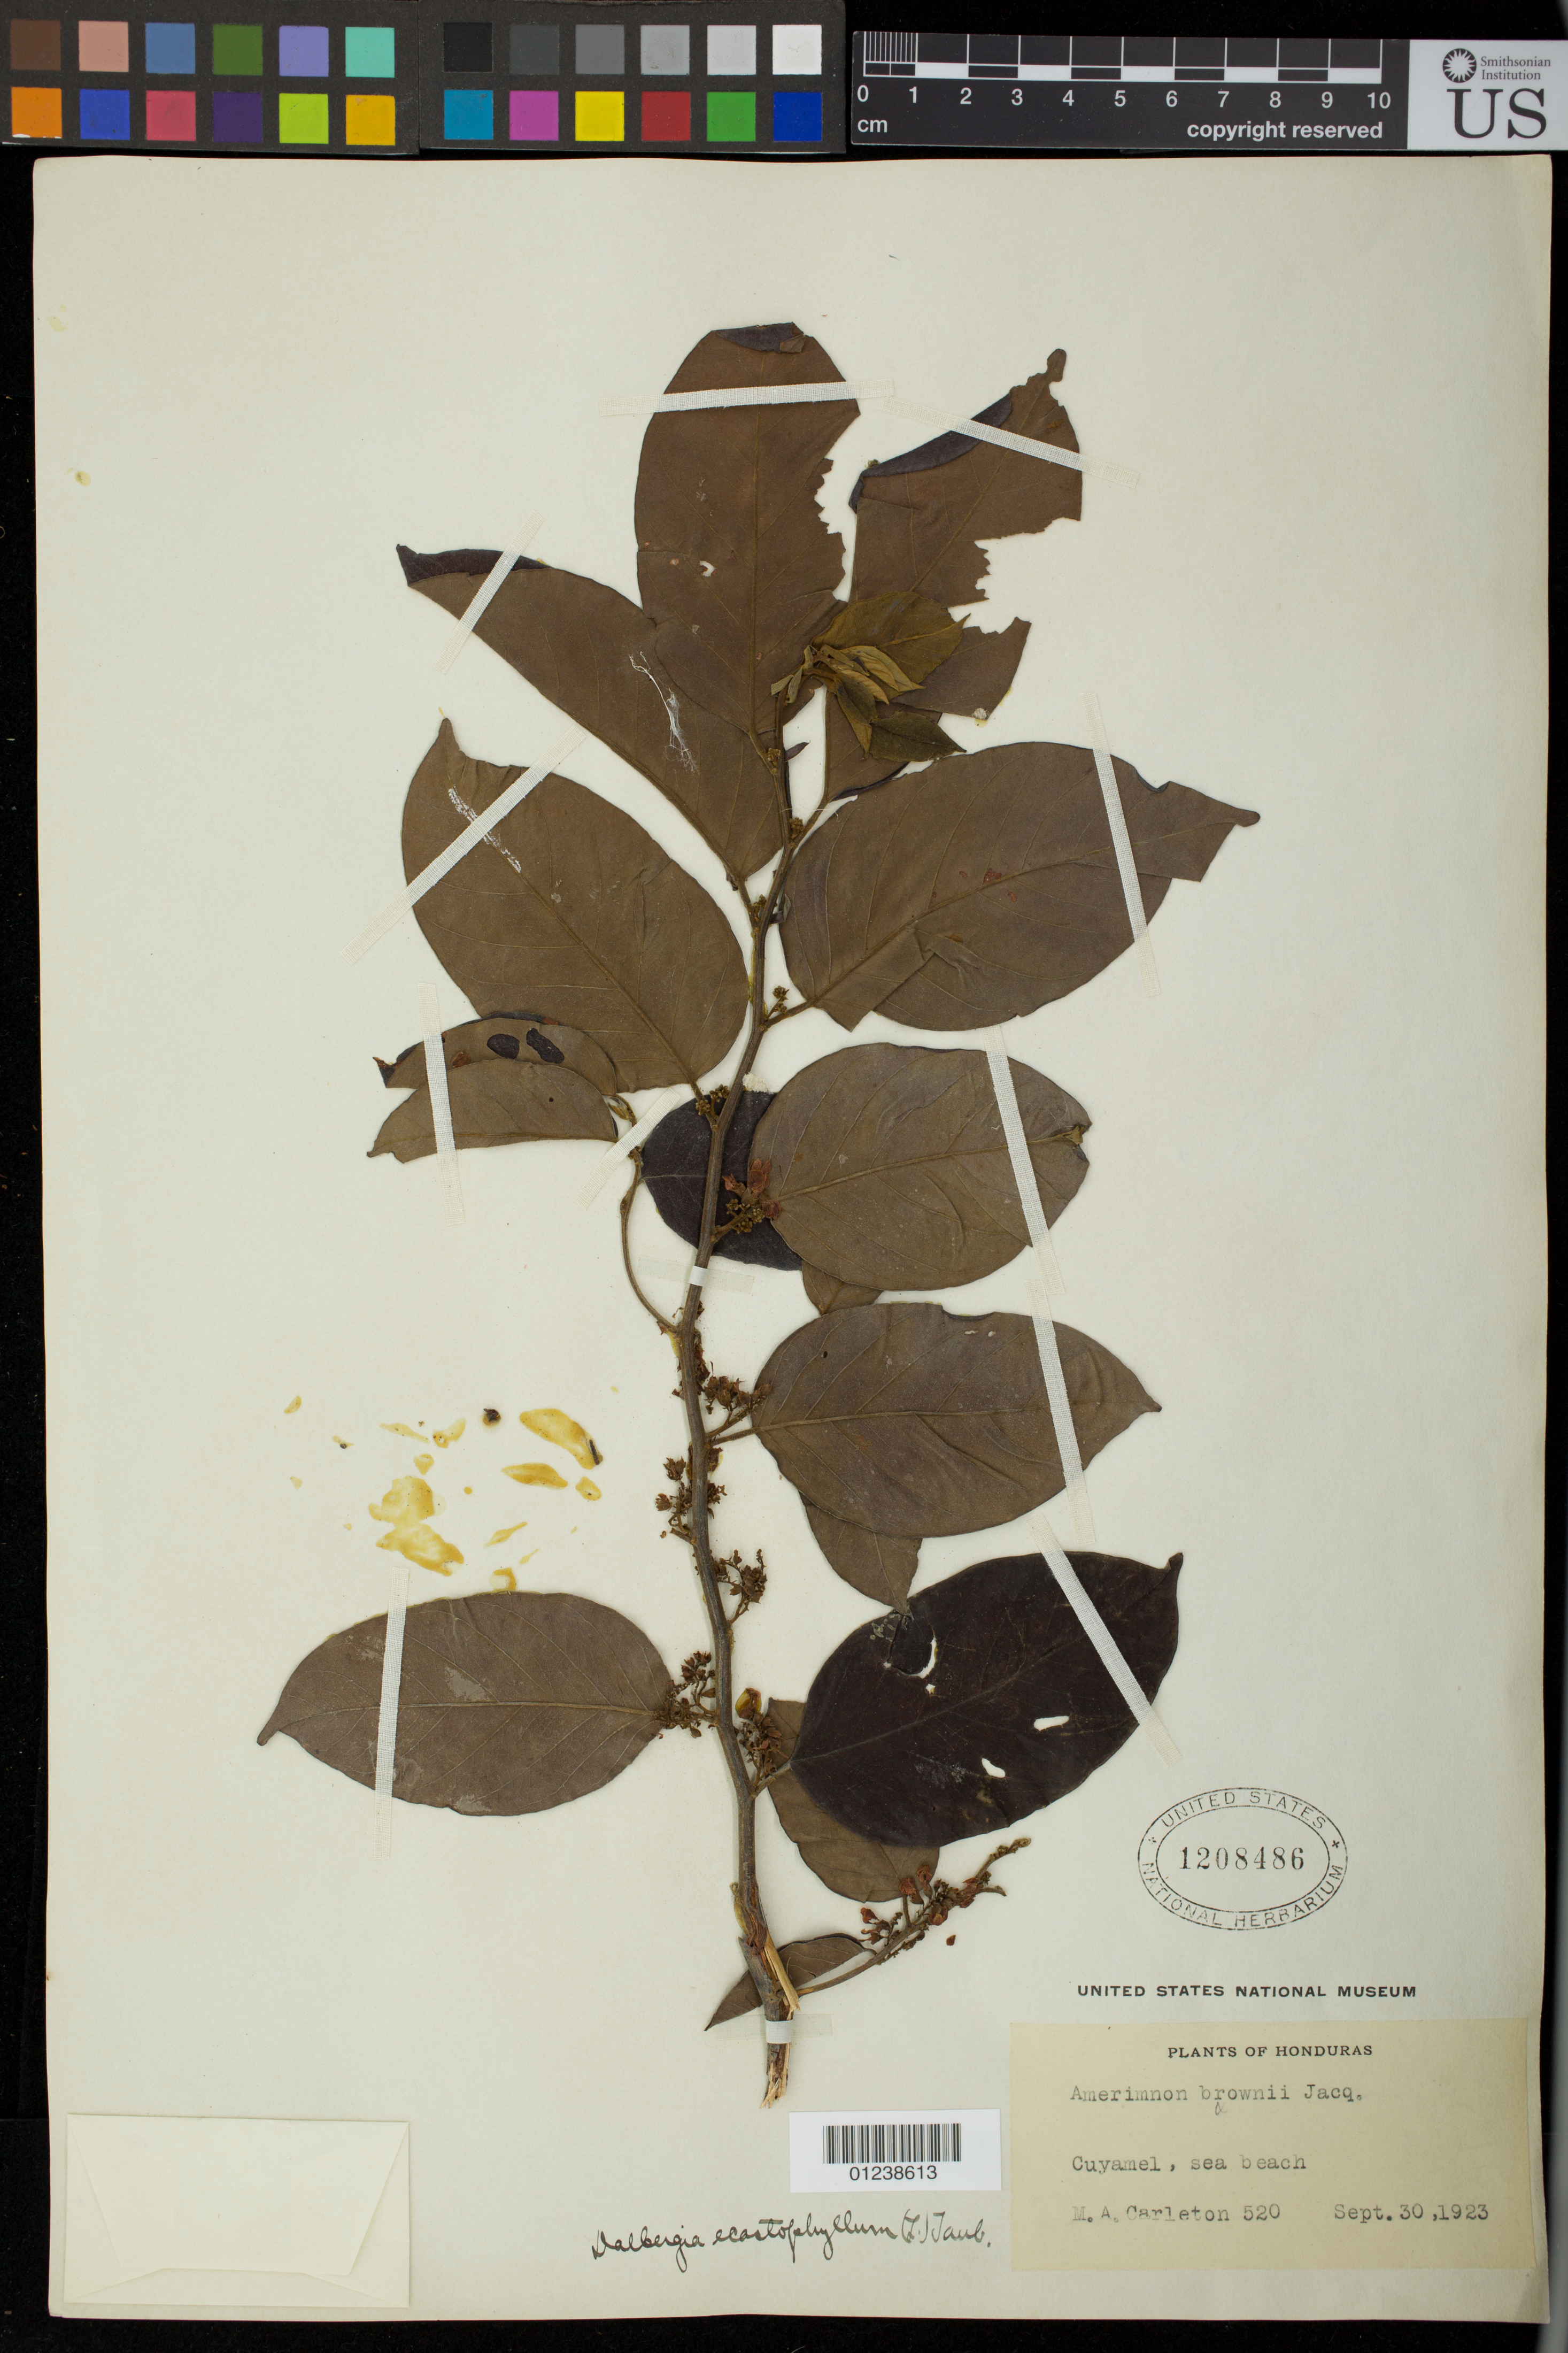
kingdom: Plantae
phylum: Tracheophyta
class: Magnoliopsida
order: Fabales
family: Fabaceae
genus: Dalbergia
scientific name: Dalbergia ecastaphyllum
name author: (L.) Taub.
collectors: M. A. Carleton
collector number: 520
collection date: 1923-09-30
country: Honduras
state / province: Cortés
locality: Cuyamel, sea beach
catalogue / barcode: US 1208486